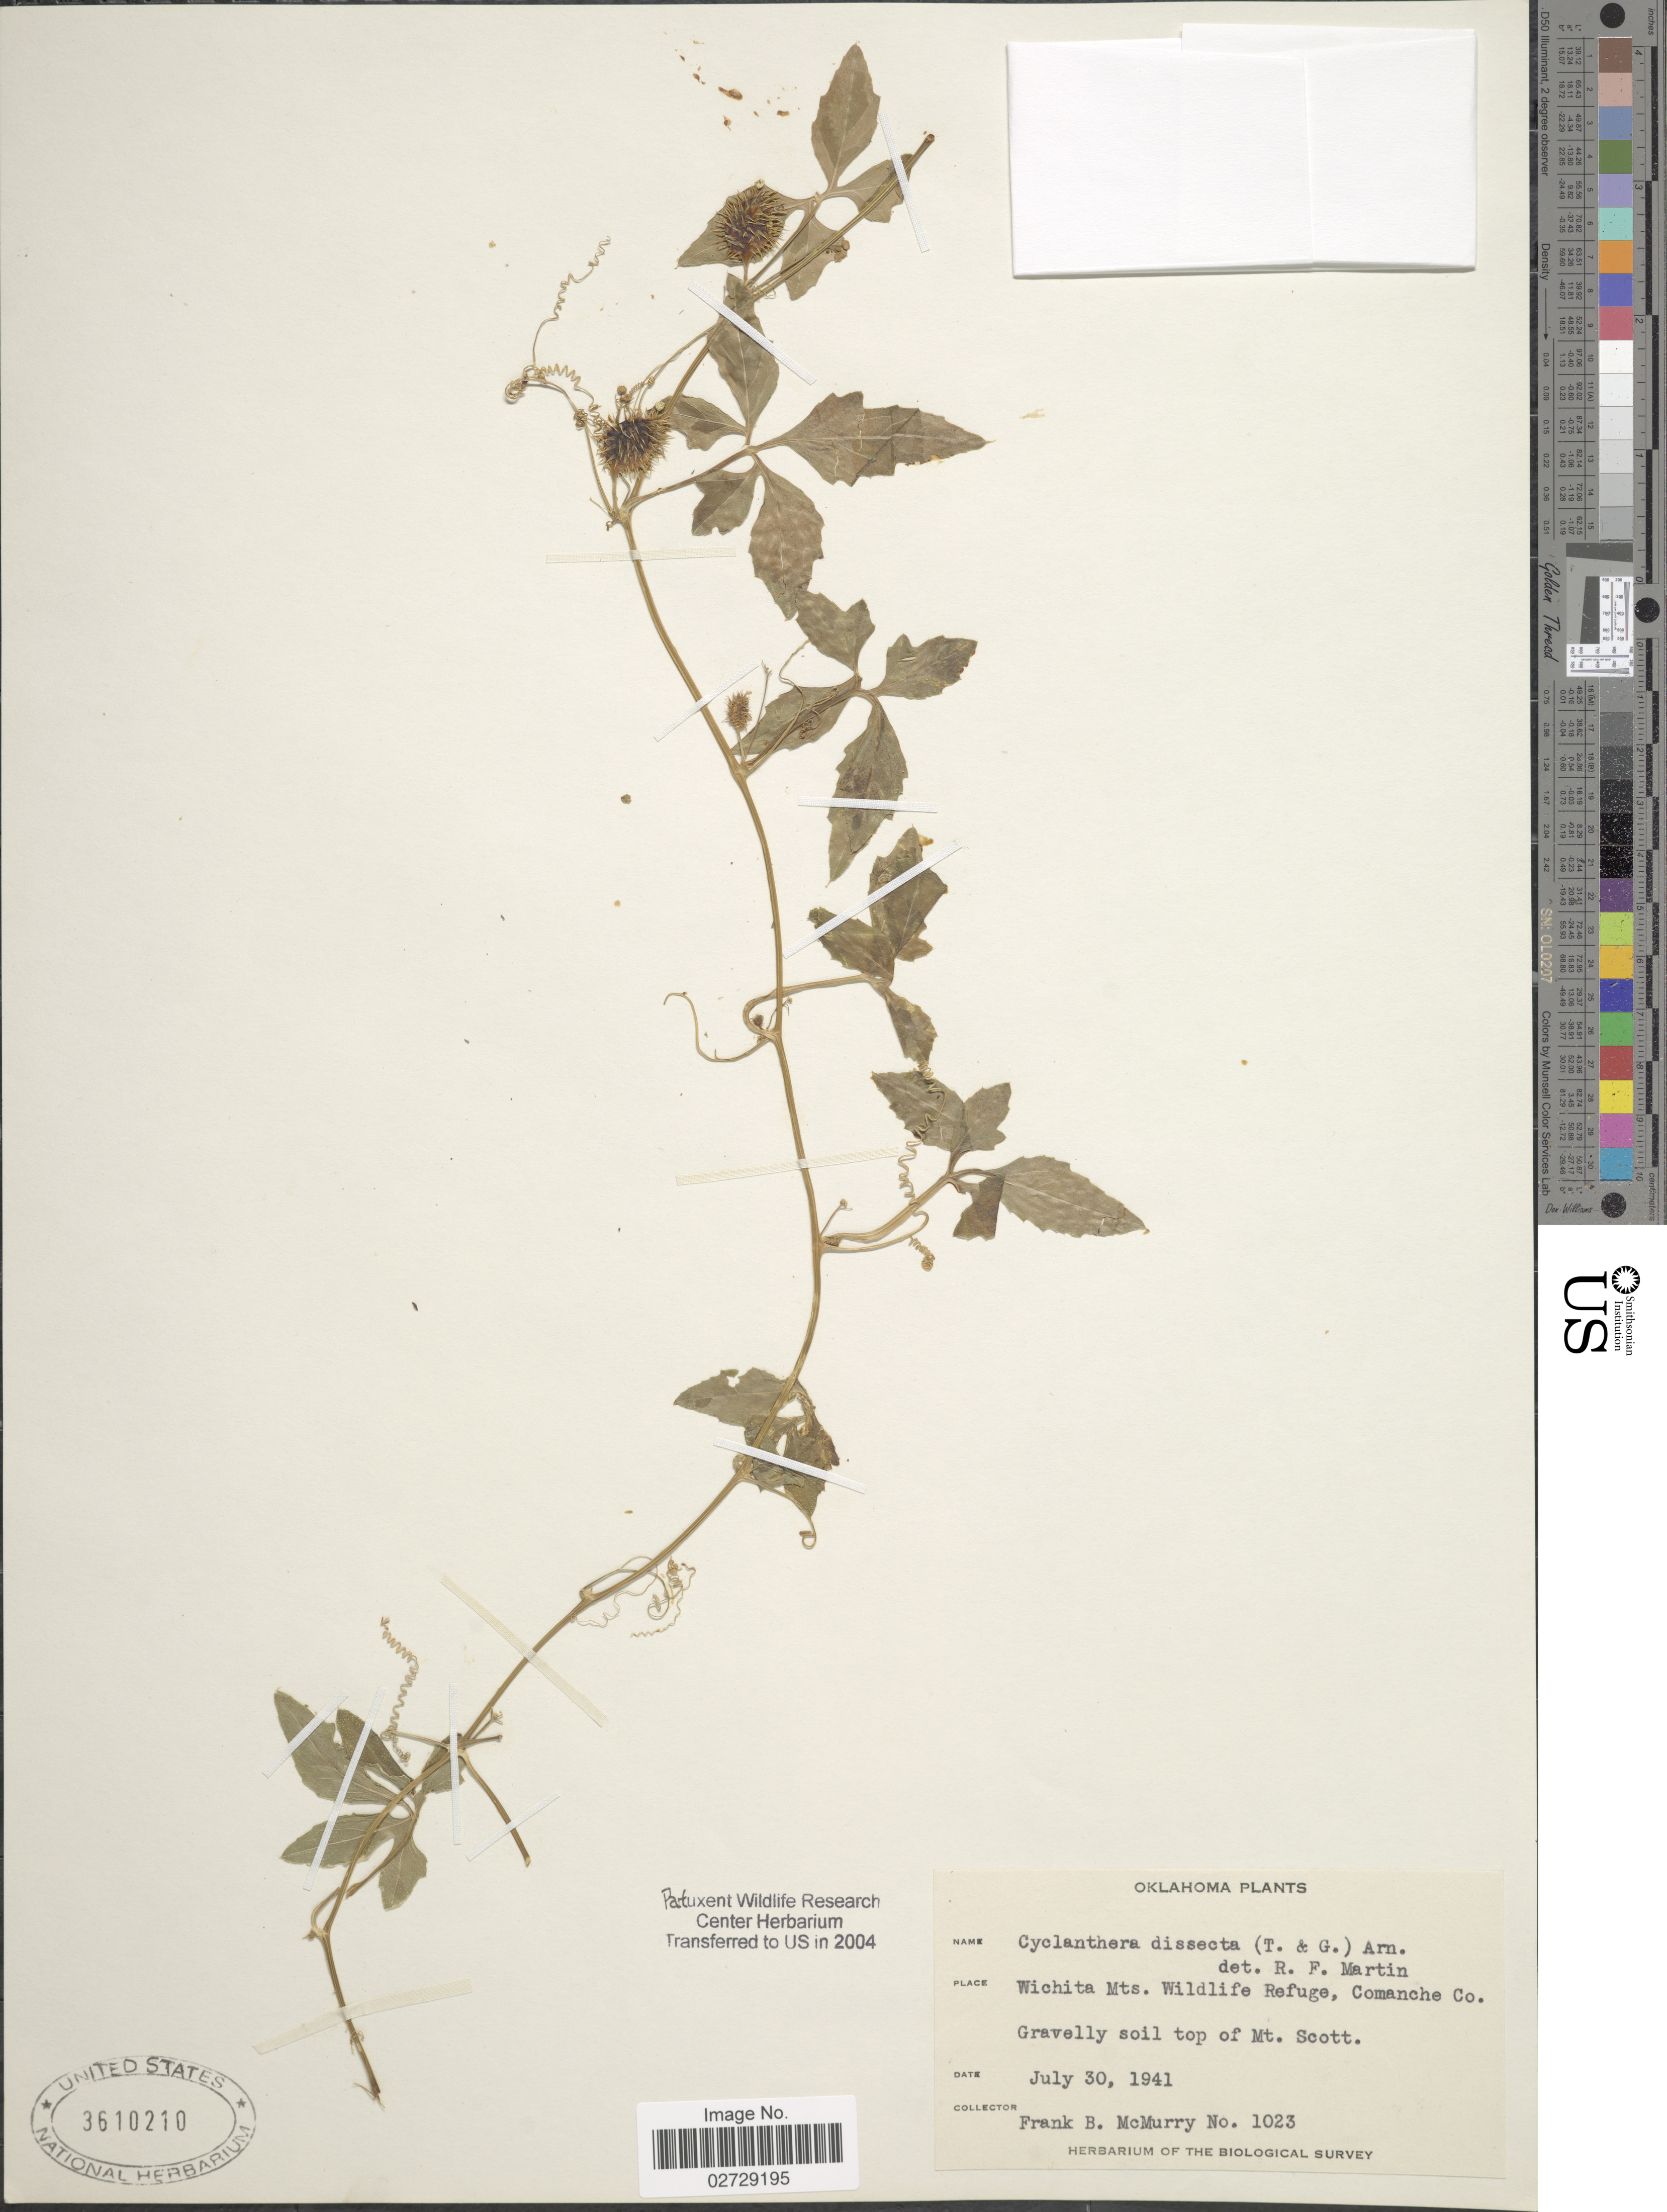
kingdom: Plantae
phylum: Tracheophyta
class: Magnoliopsida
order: Cucurbitales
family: Cucurbitaceae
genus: Cyclanthera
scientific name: Cyclanthera dissecta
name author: (Torr. & A. Gray) Arn.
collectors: F. B. McMurry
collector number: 1023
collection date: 1941-07-30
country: United States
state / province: Oklahoma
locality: Wichita Mts. Wildlife Refuge, Comanche Co. Gravelly soil top of Mt. Scott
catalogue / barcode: US 3610210